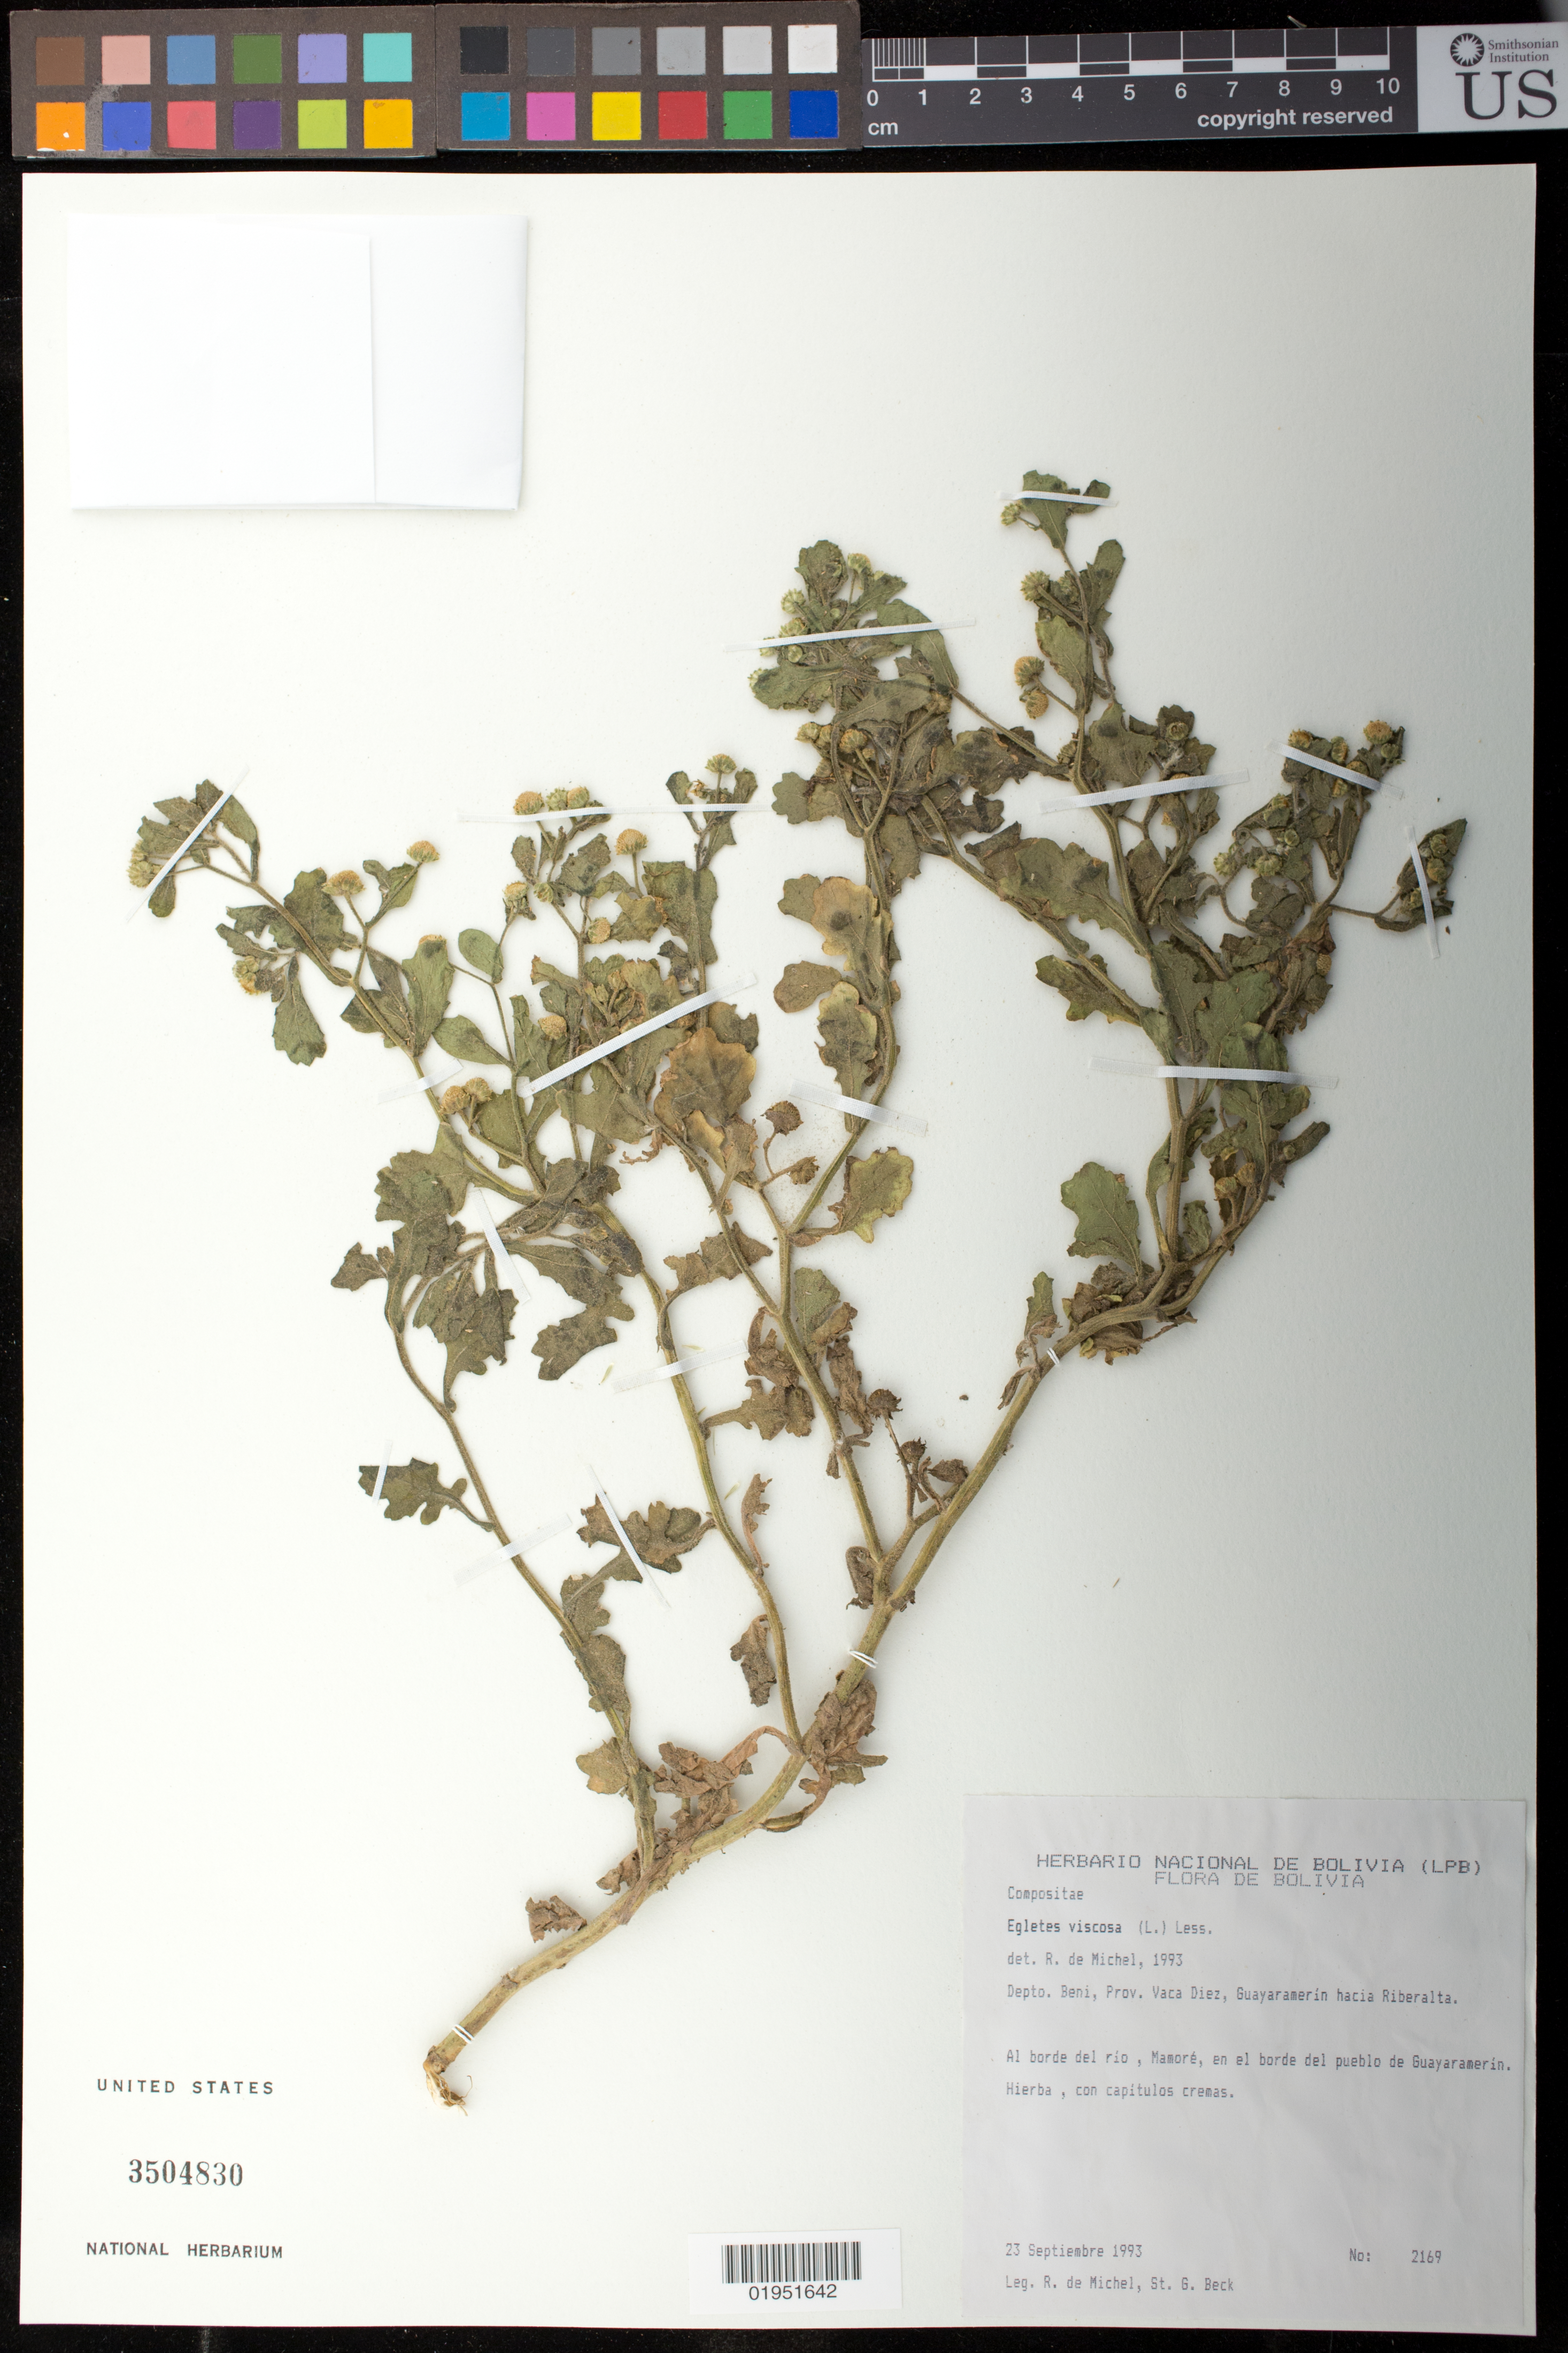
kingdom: Plantae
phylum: Tracheophyta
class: Magnoliopsida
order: Asterales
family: Asteraceae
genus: Egletes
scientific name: Egletes viscosa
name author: (L.) Less.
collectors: R. d. Michel & S. G. Beck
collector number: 2169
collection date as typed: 23 Sep 1993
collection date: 1993-09-23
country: Bolivia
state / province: Beni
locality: Depto. Beni, Prov. Vaca Diez, Guayaramerin hacia Riberalta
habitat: Al borde del rio, Mamore, en el borde del pueblo de Guayaramerin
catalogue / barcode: US 3504830